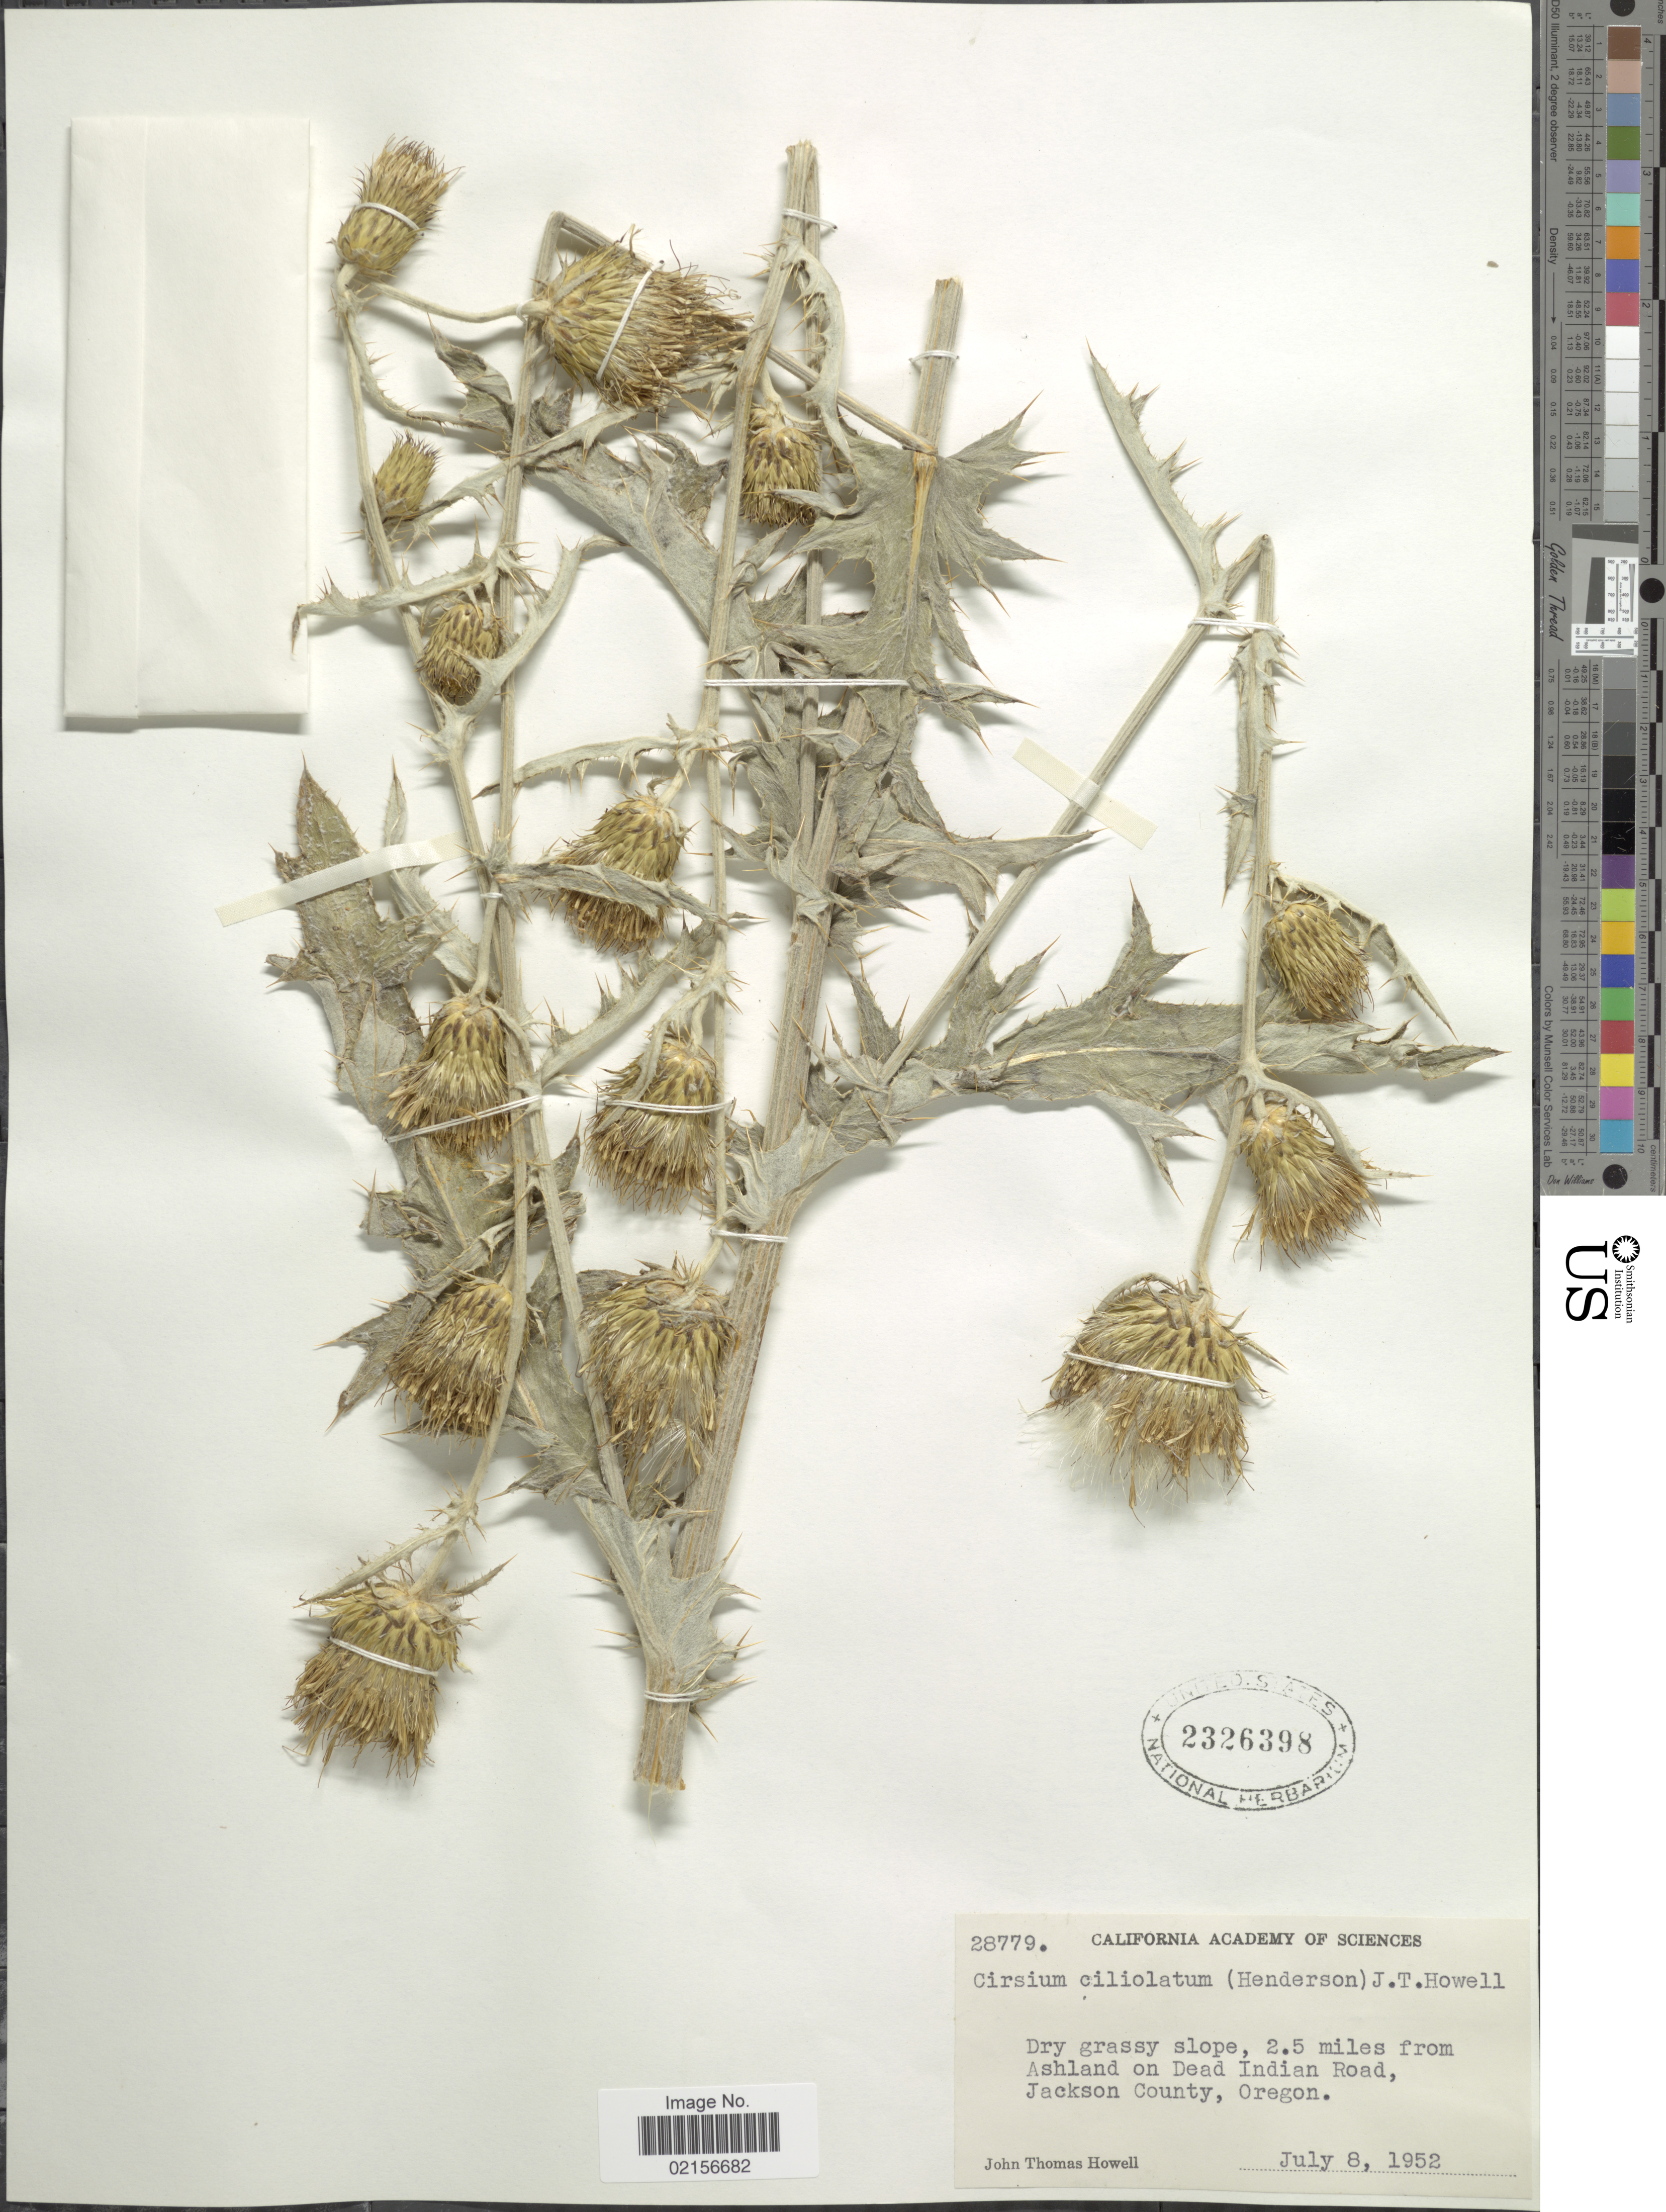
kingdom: Plantae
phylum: Tracheophyta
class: Magnoliopsida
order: Asterales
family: Asteraceae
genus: Cirsium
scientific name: Cirsium ciliolatum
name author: (L.F. Hend.) J.T. Howell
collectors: J. T. Howell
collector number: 28779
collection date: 1952-07-08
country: United States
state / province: Oregon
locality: Dry grassy slope, 2.5 miles from Ashkand on Dead Indian Road, Jackson County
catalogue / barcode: US 2326398